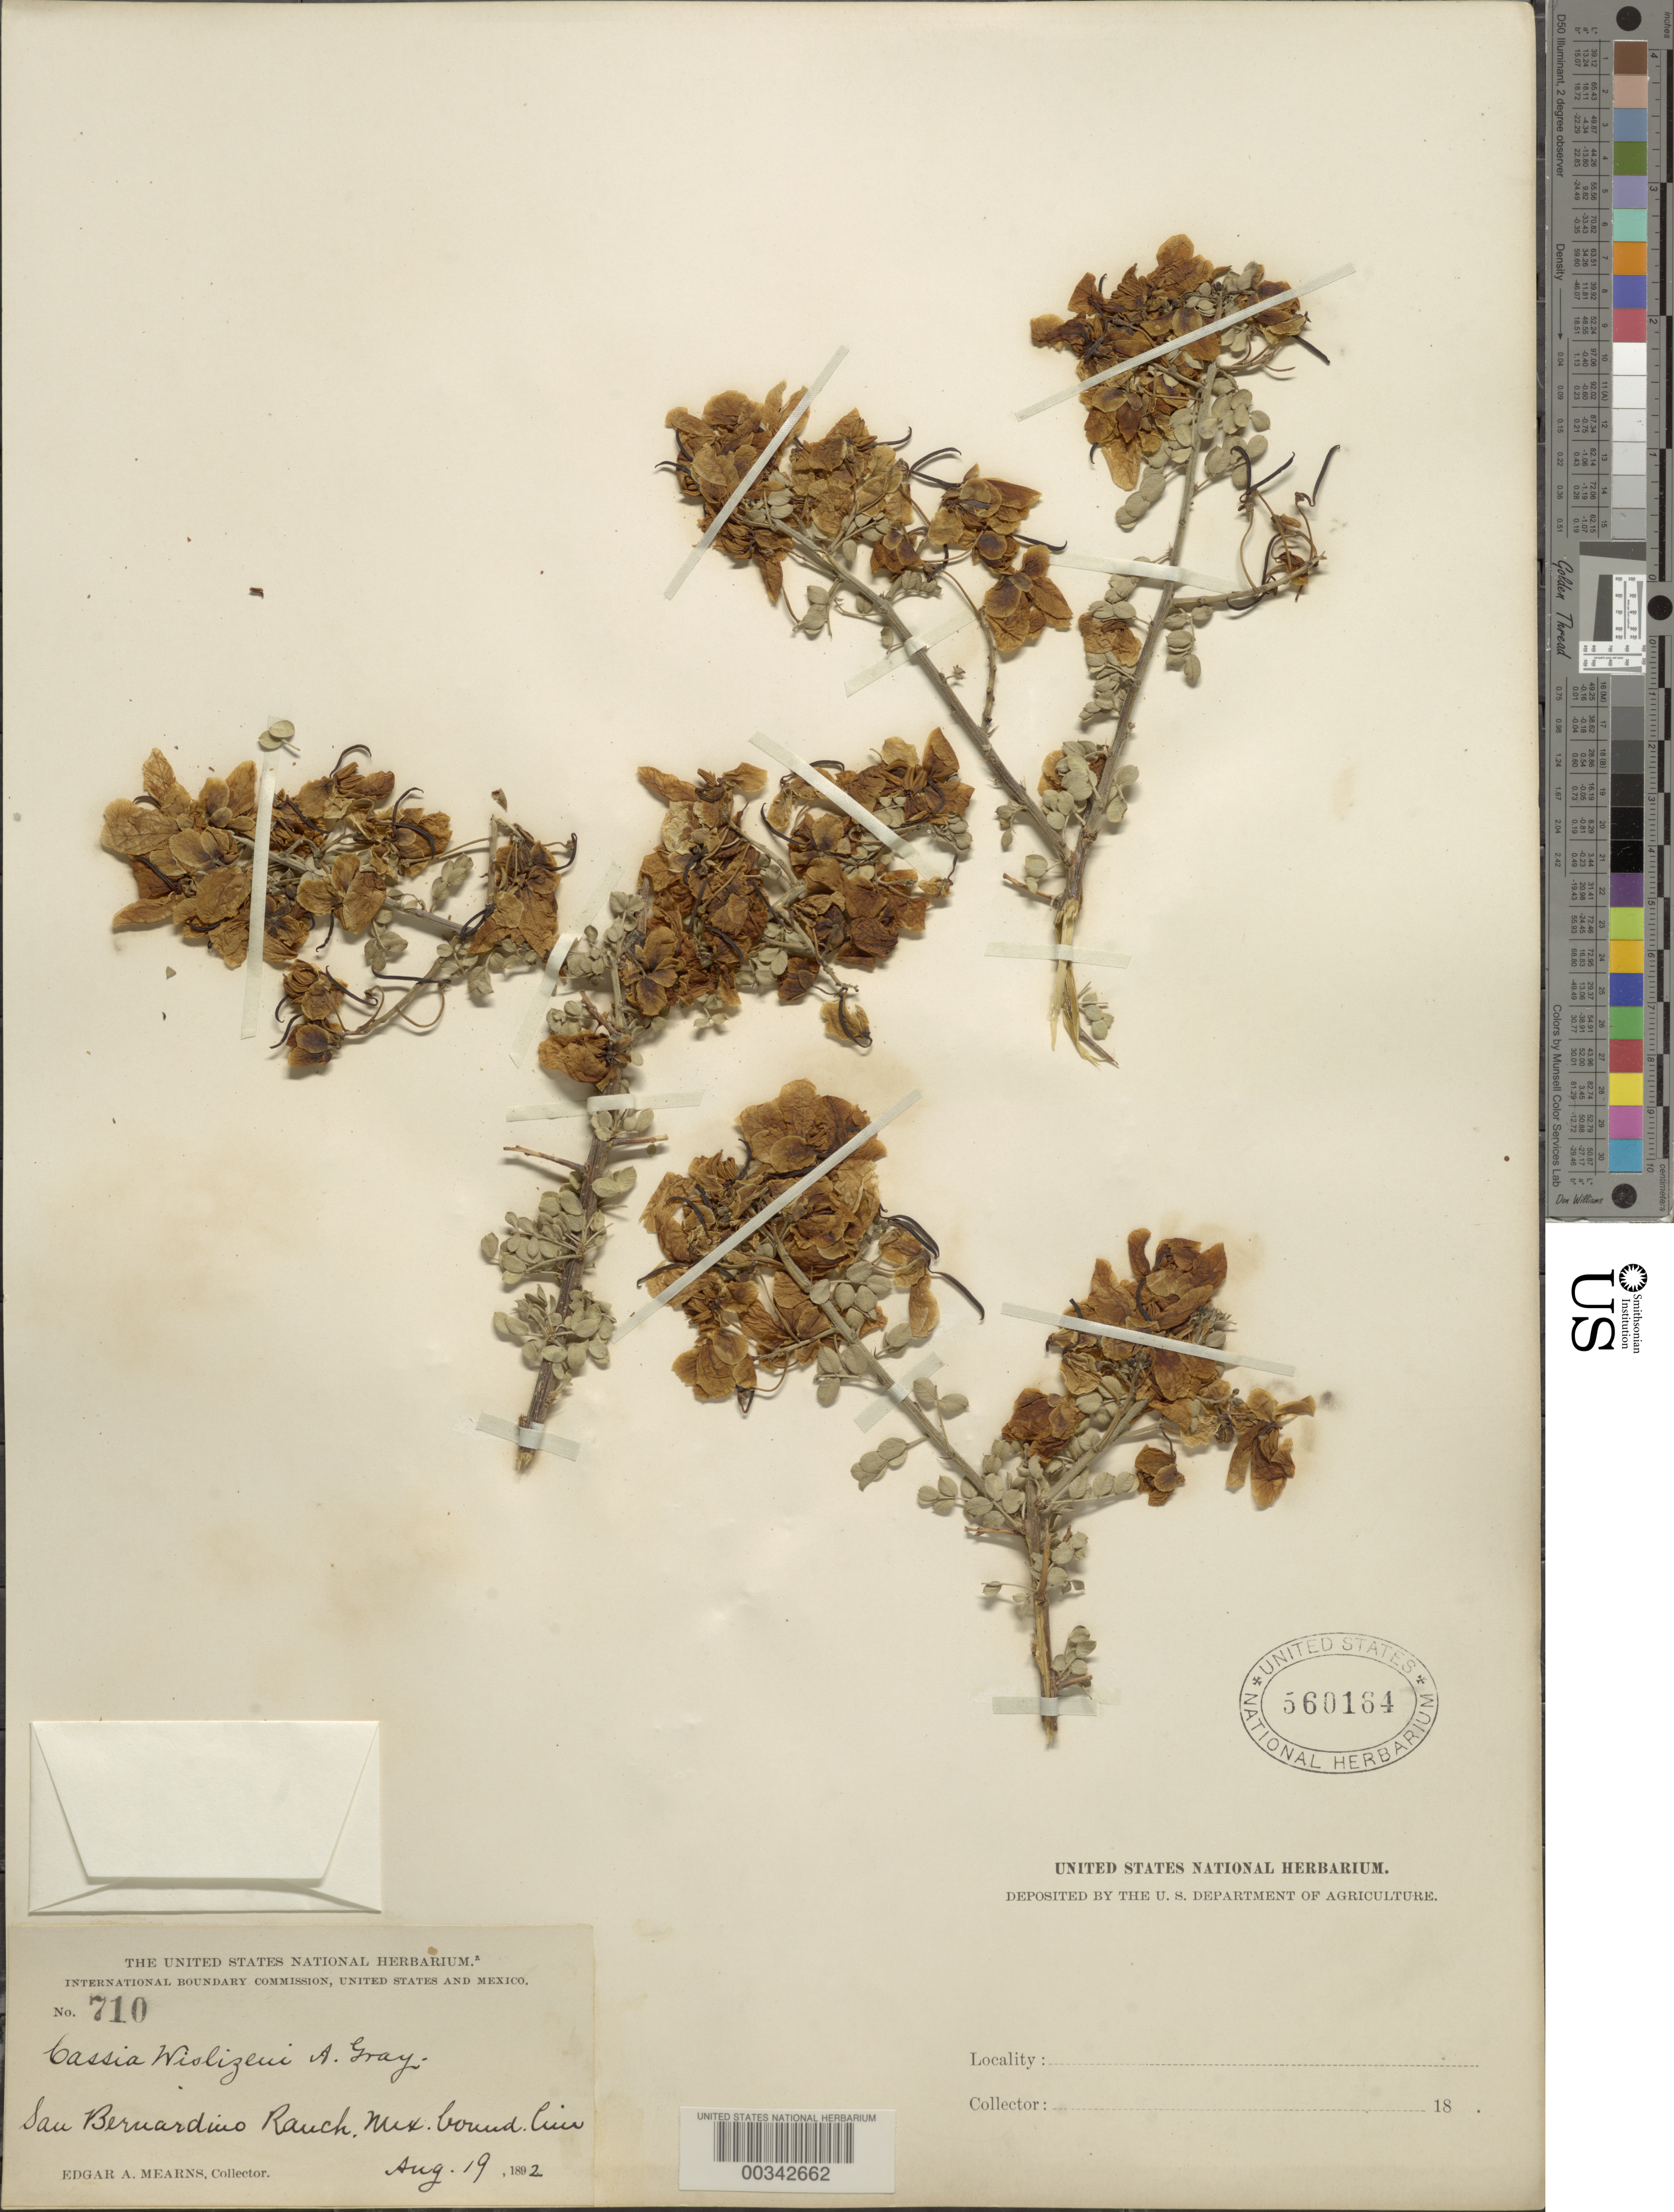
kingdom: Plantae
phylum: Tracheophyta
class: Magnoliopsida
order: Fabales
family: Fabaceae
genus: Senna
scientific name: Senna wislizeni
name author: (A. Gray) H.S. Irwin & Barneby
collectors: E. A. Mearns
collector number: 710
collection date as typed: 19 Aug 1892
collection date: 1892-08-19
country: Mexico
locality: San bernardino ranch, Mexican boundary line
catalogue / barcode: US 560184